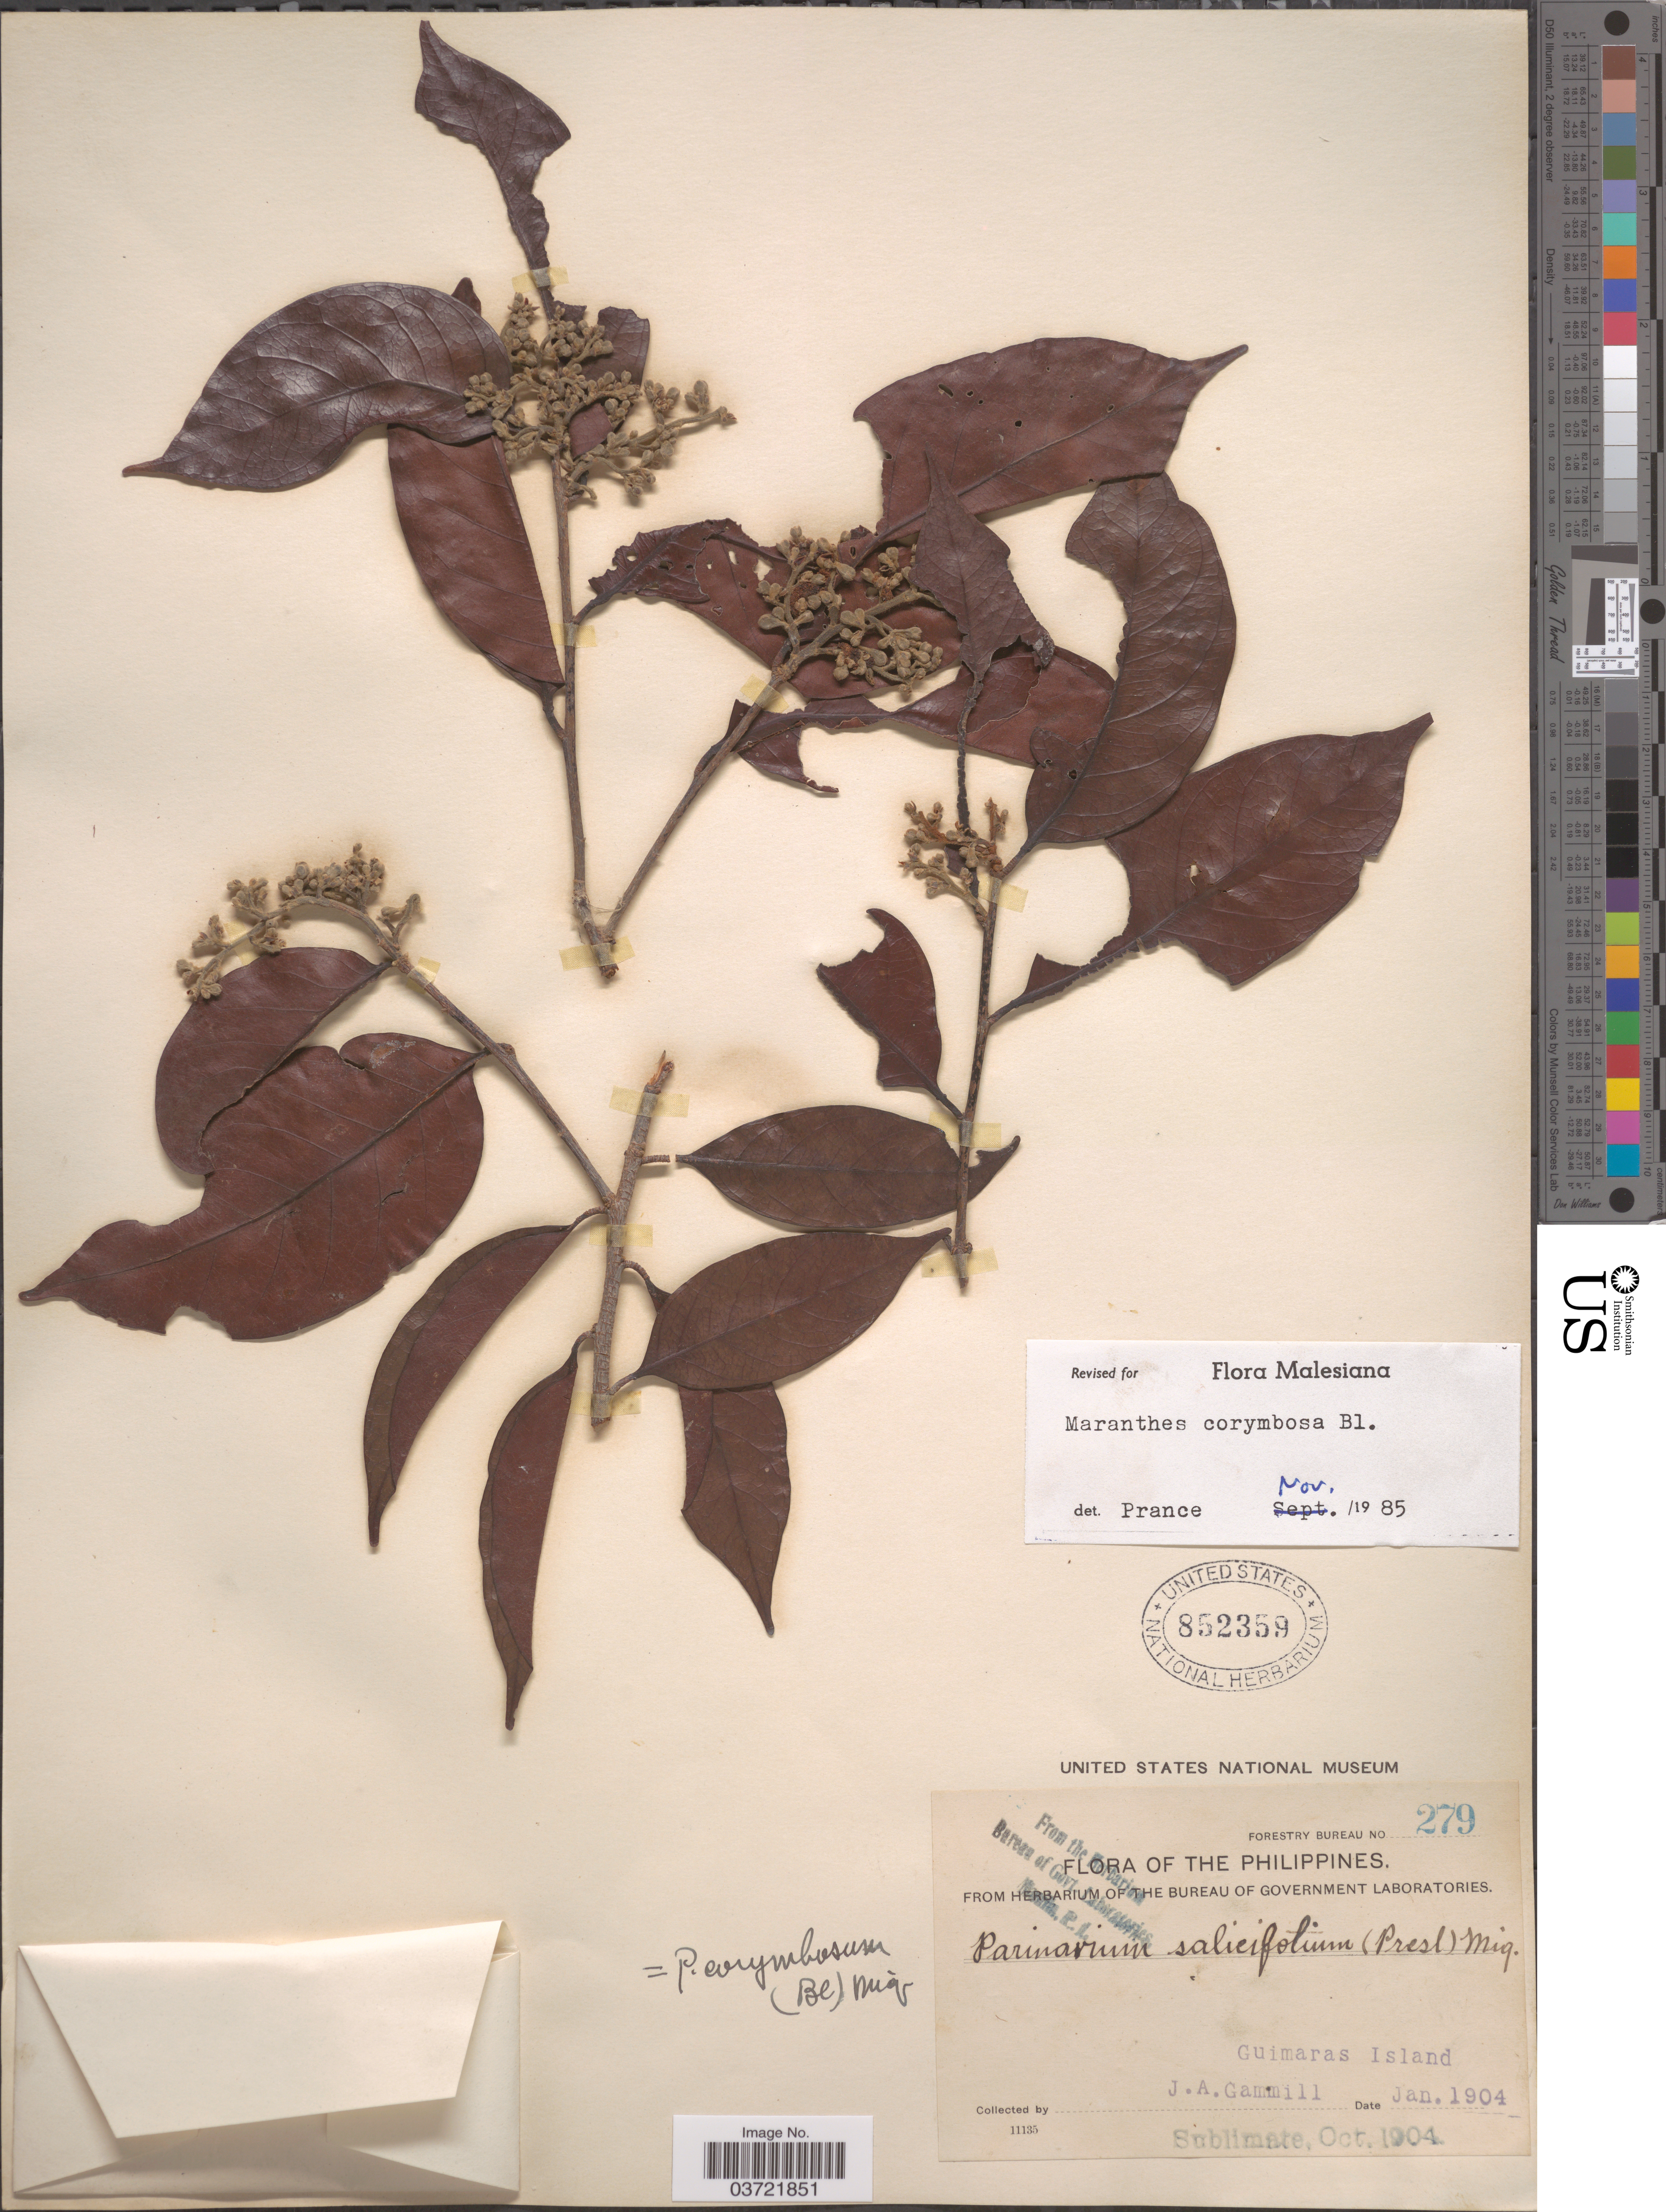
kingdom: Plantae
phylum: Tracheophyta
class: Magnoliopsida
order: Malpighiales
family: Chrysobalanaceae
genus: Maranthes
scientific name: Maranthes corymbosa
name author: Blume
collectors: J. Gammill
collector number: Forestry Bureau 279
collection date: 1904-01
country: Philippines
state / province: Western Visayas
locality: Guimaras Island.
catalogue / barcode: US 852359